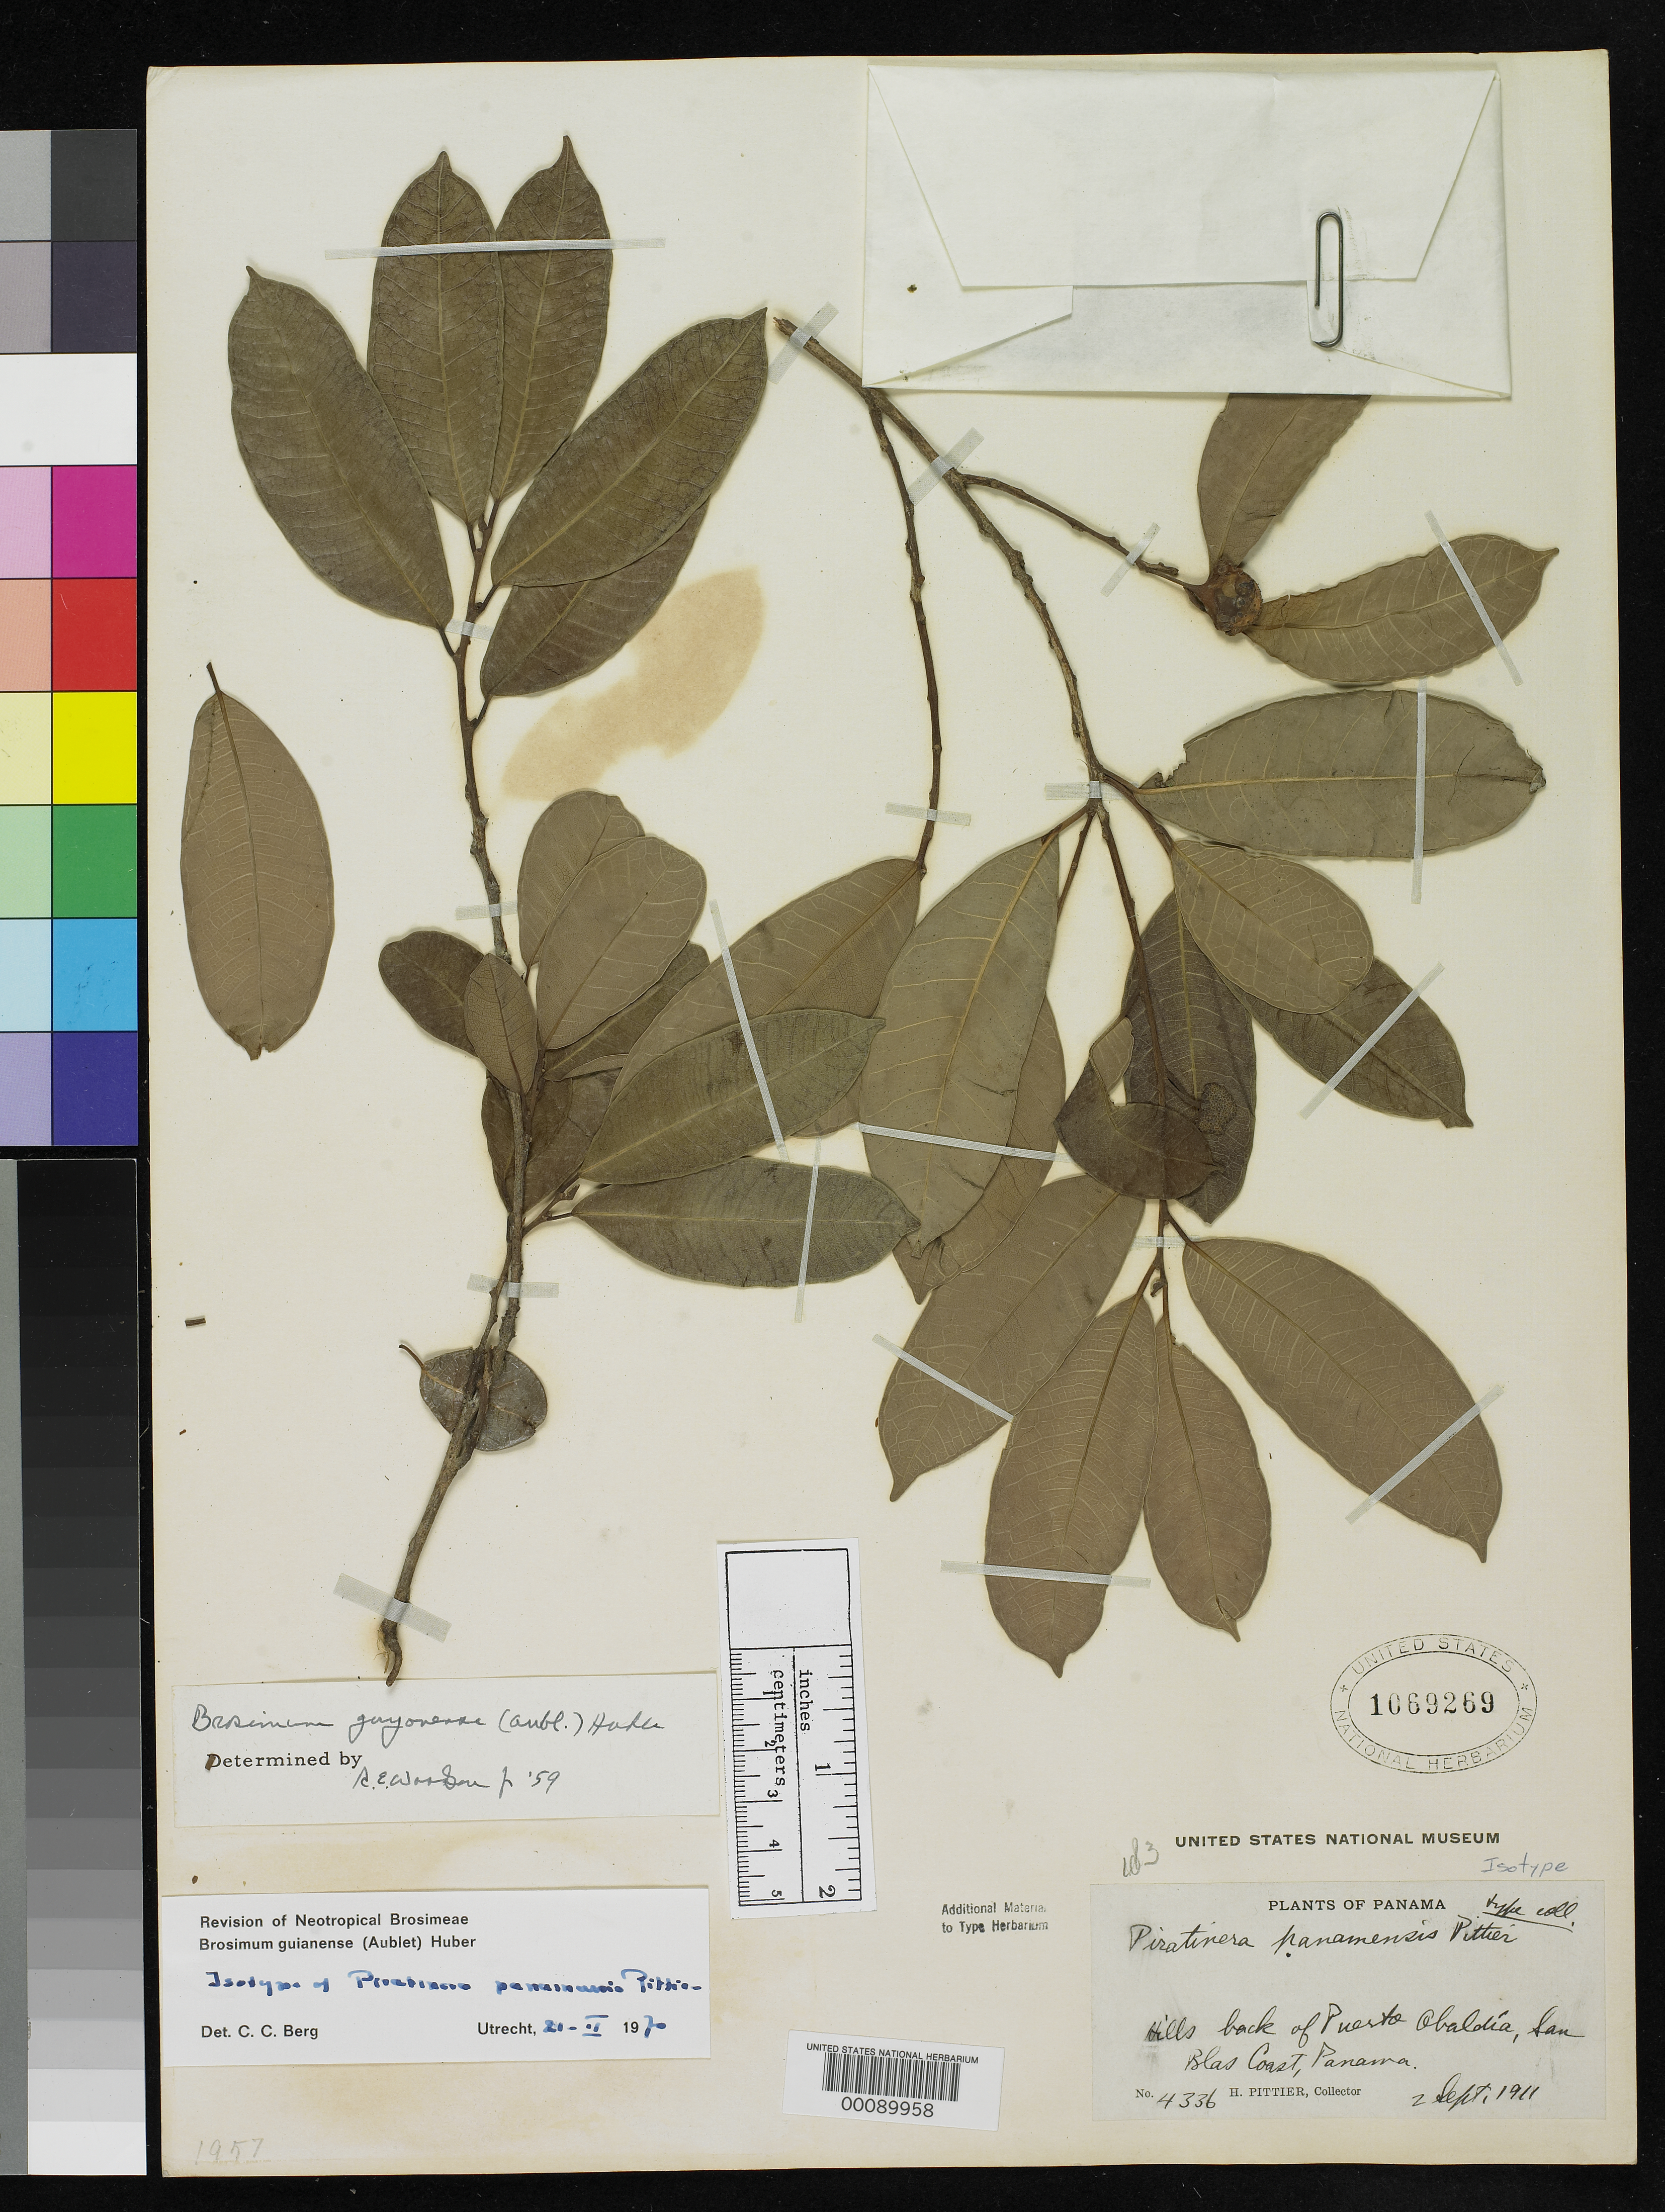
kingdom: Plantae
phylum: Tracheophyta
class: Magnoliopsida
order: Rosales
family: Moraceae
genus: Piratinera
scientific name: Piratinera panamensis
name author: Pittier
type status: Isotype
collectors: H. F. Pittier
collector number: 4336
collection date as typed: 02 Sep 1911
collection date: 1911-09-02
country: Panama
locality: Hills back of Puerto Obaldía, San Blas Coast.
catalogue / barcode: US 1069269